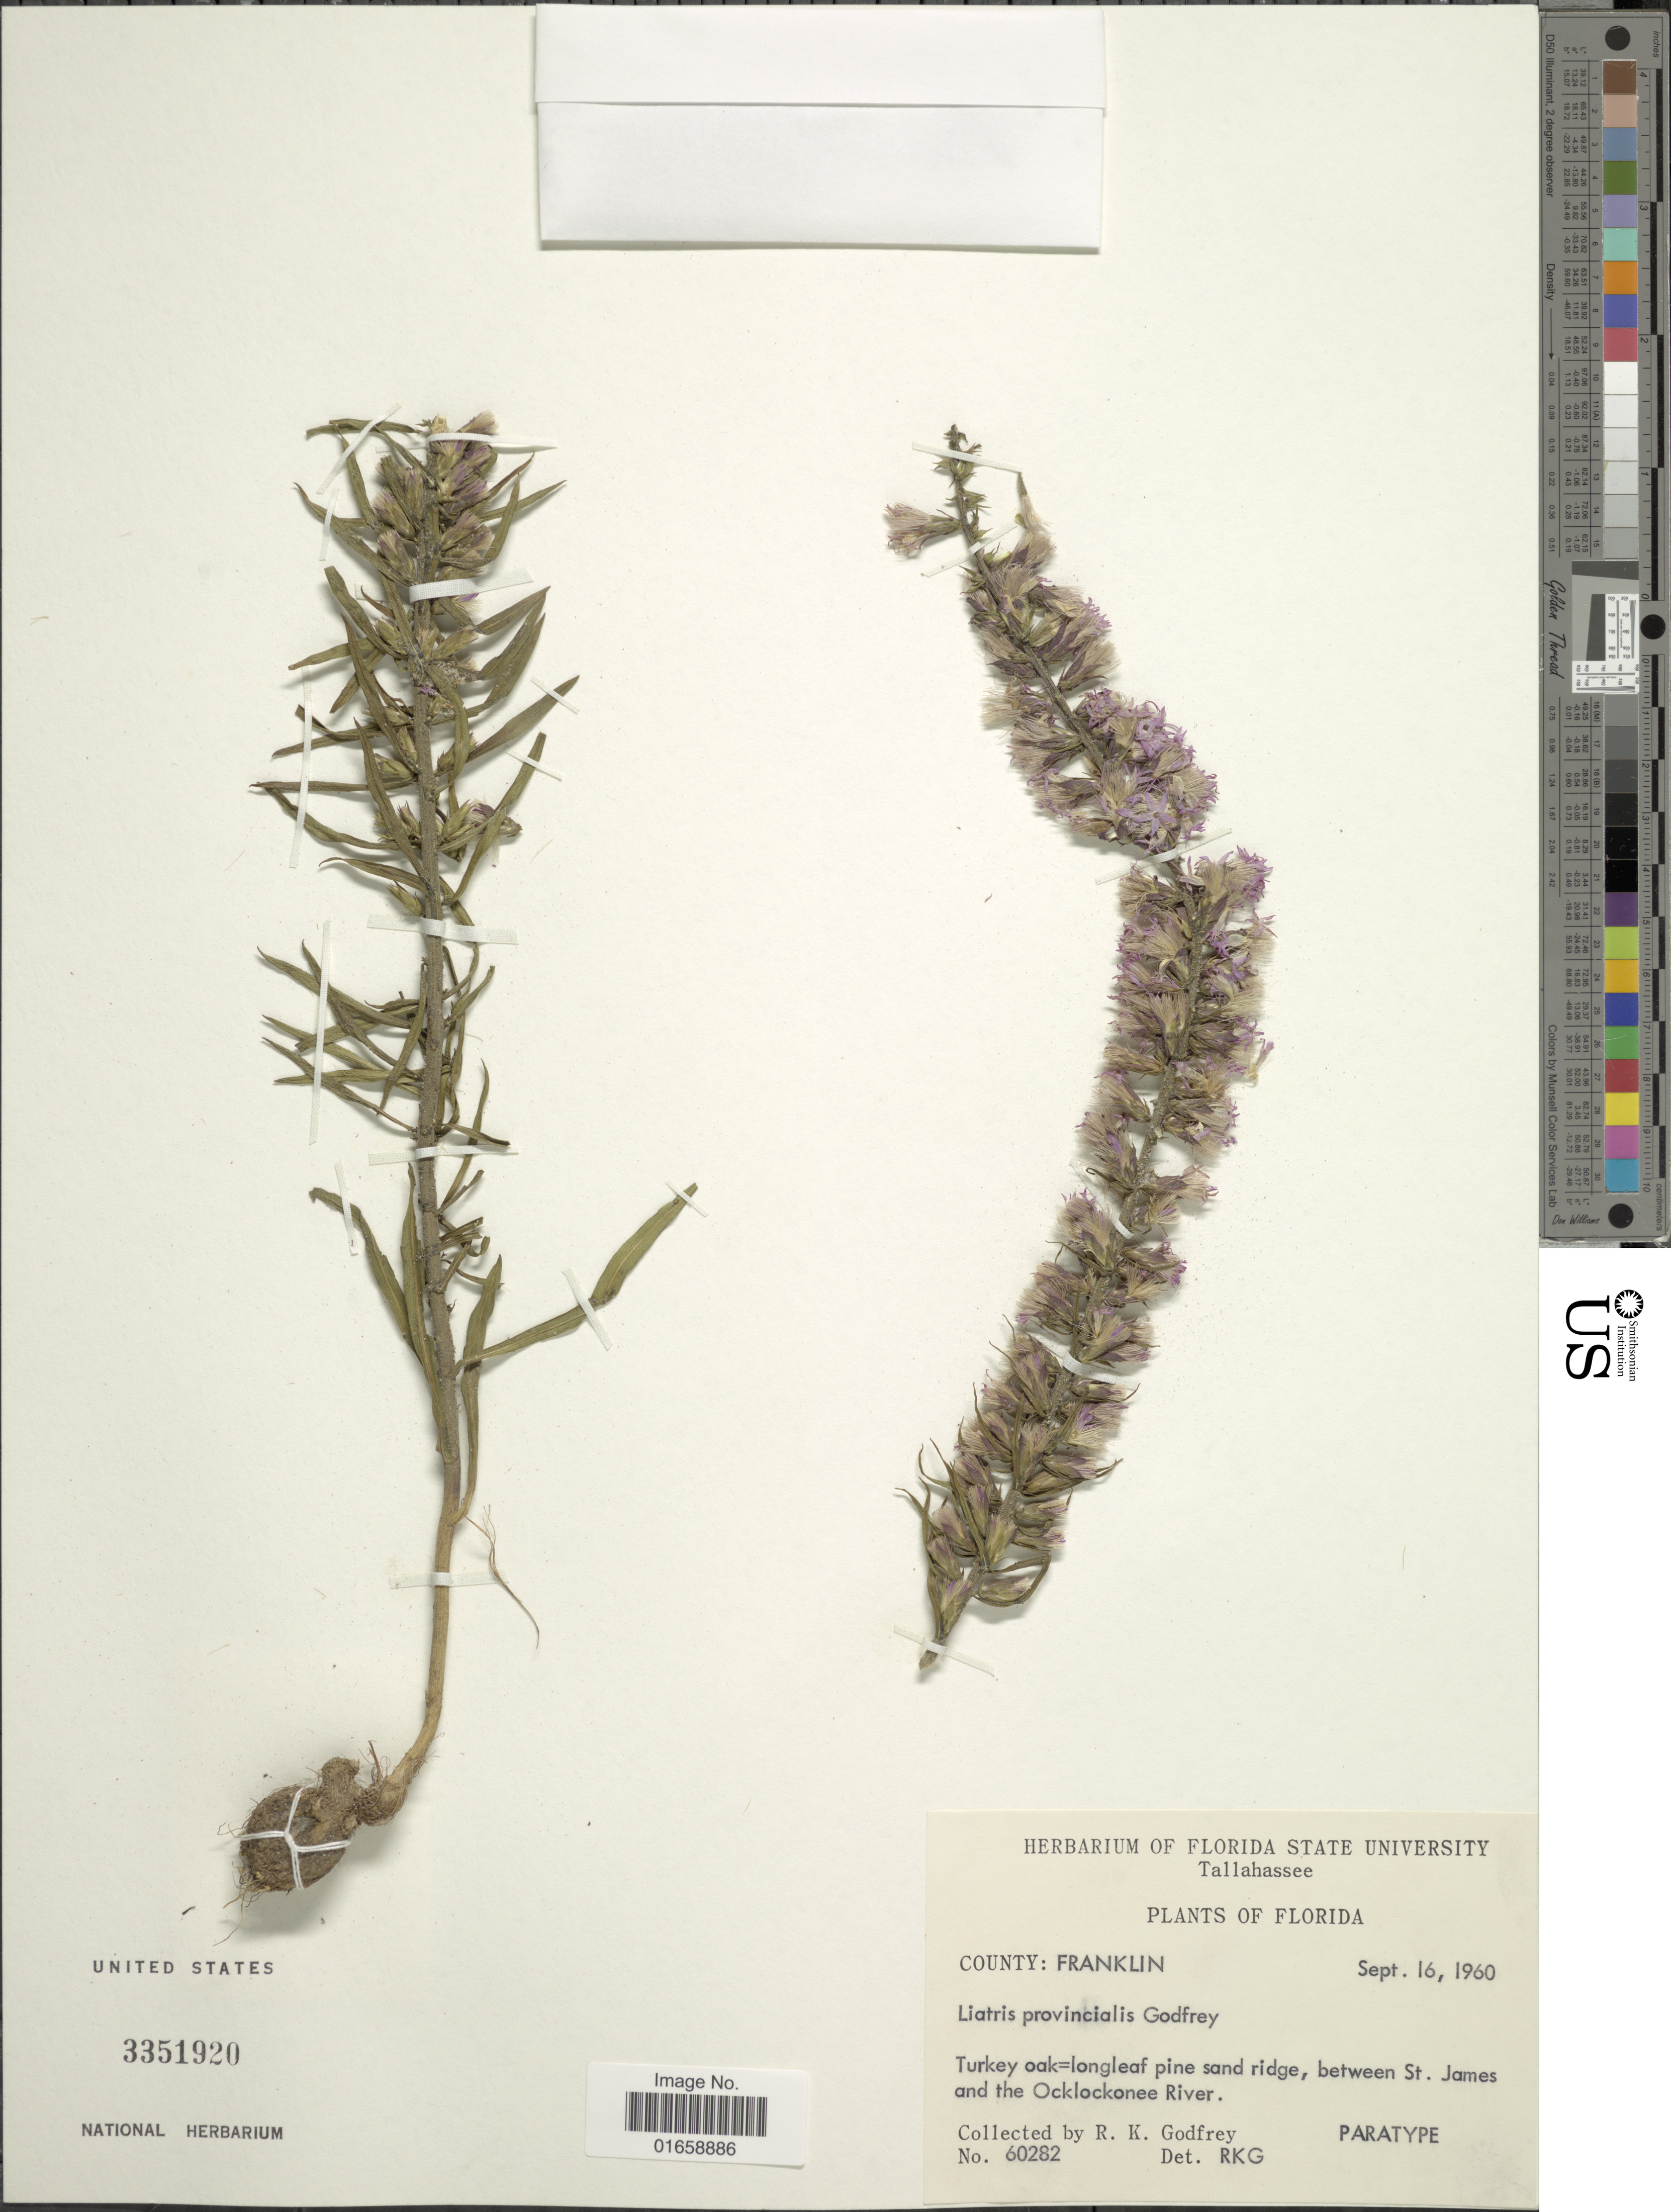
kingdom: Plantae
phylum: Tracheophyta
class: Magnoliopsida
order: Asterales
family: Asteraceae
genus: Liatris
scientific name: Liatris provincialis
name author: R.K. Godfrey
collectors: R. K. Godfrey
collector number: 60282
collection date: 1960-09-16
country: United States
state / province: Florida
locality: Tallahassee, County: Franklin, Turkey oak= longleaf pine sand ridge, between St. James and the Ocklockonee River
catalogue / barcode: US 3351920